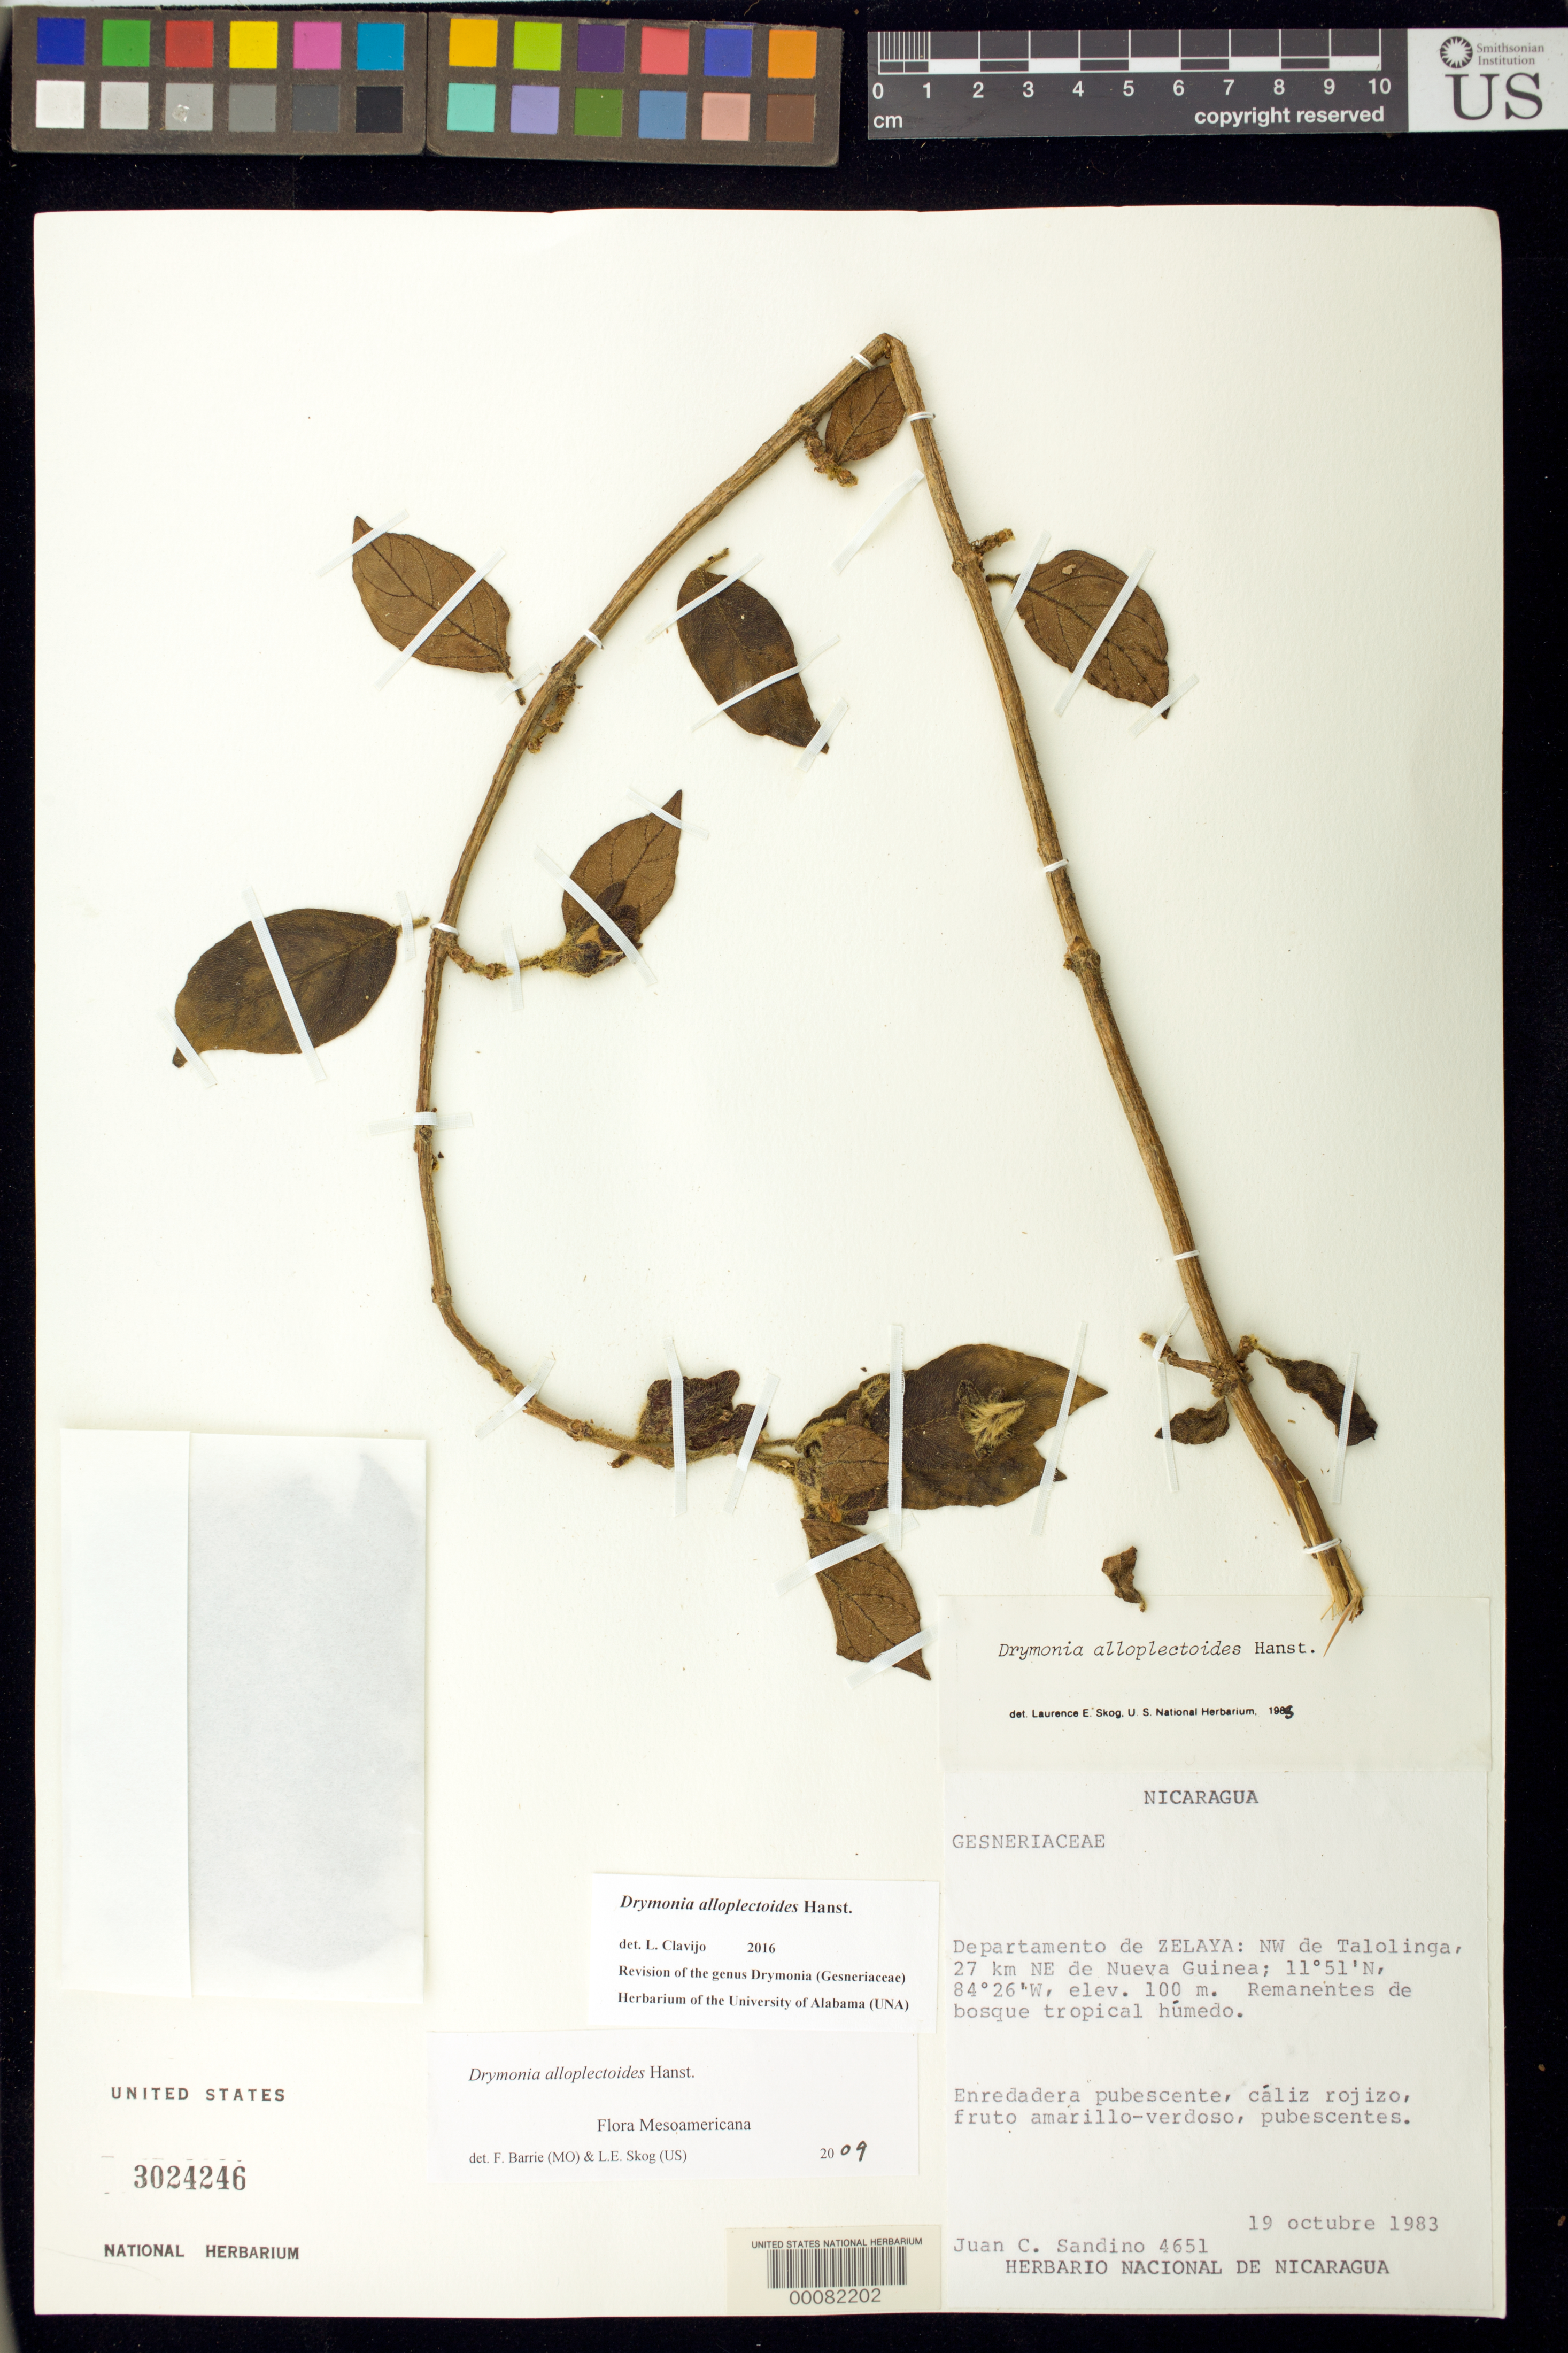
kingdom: Plantae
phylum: Tracheophyta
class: Magnoliopsida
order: Lamiales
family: Gesneriaceae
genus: Drymonia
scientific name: Drymonia alloplectoides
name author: Hanst.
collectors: J. Sandino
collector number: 4651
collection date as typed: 19 Oct 1983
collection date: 1983-10-19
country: Nicaragua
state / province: Atlántico Sur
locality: NW of talolinga, 27 km NE of Nueva Guinea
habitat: Remnants of humid tropical forest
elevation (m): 100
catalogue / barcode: US 3024246